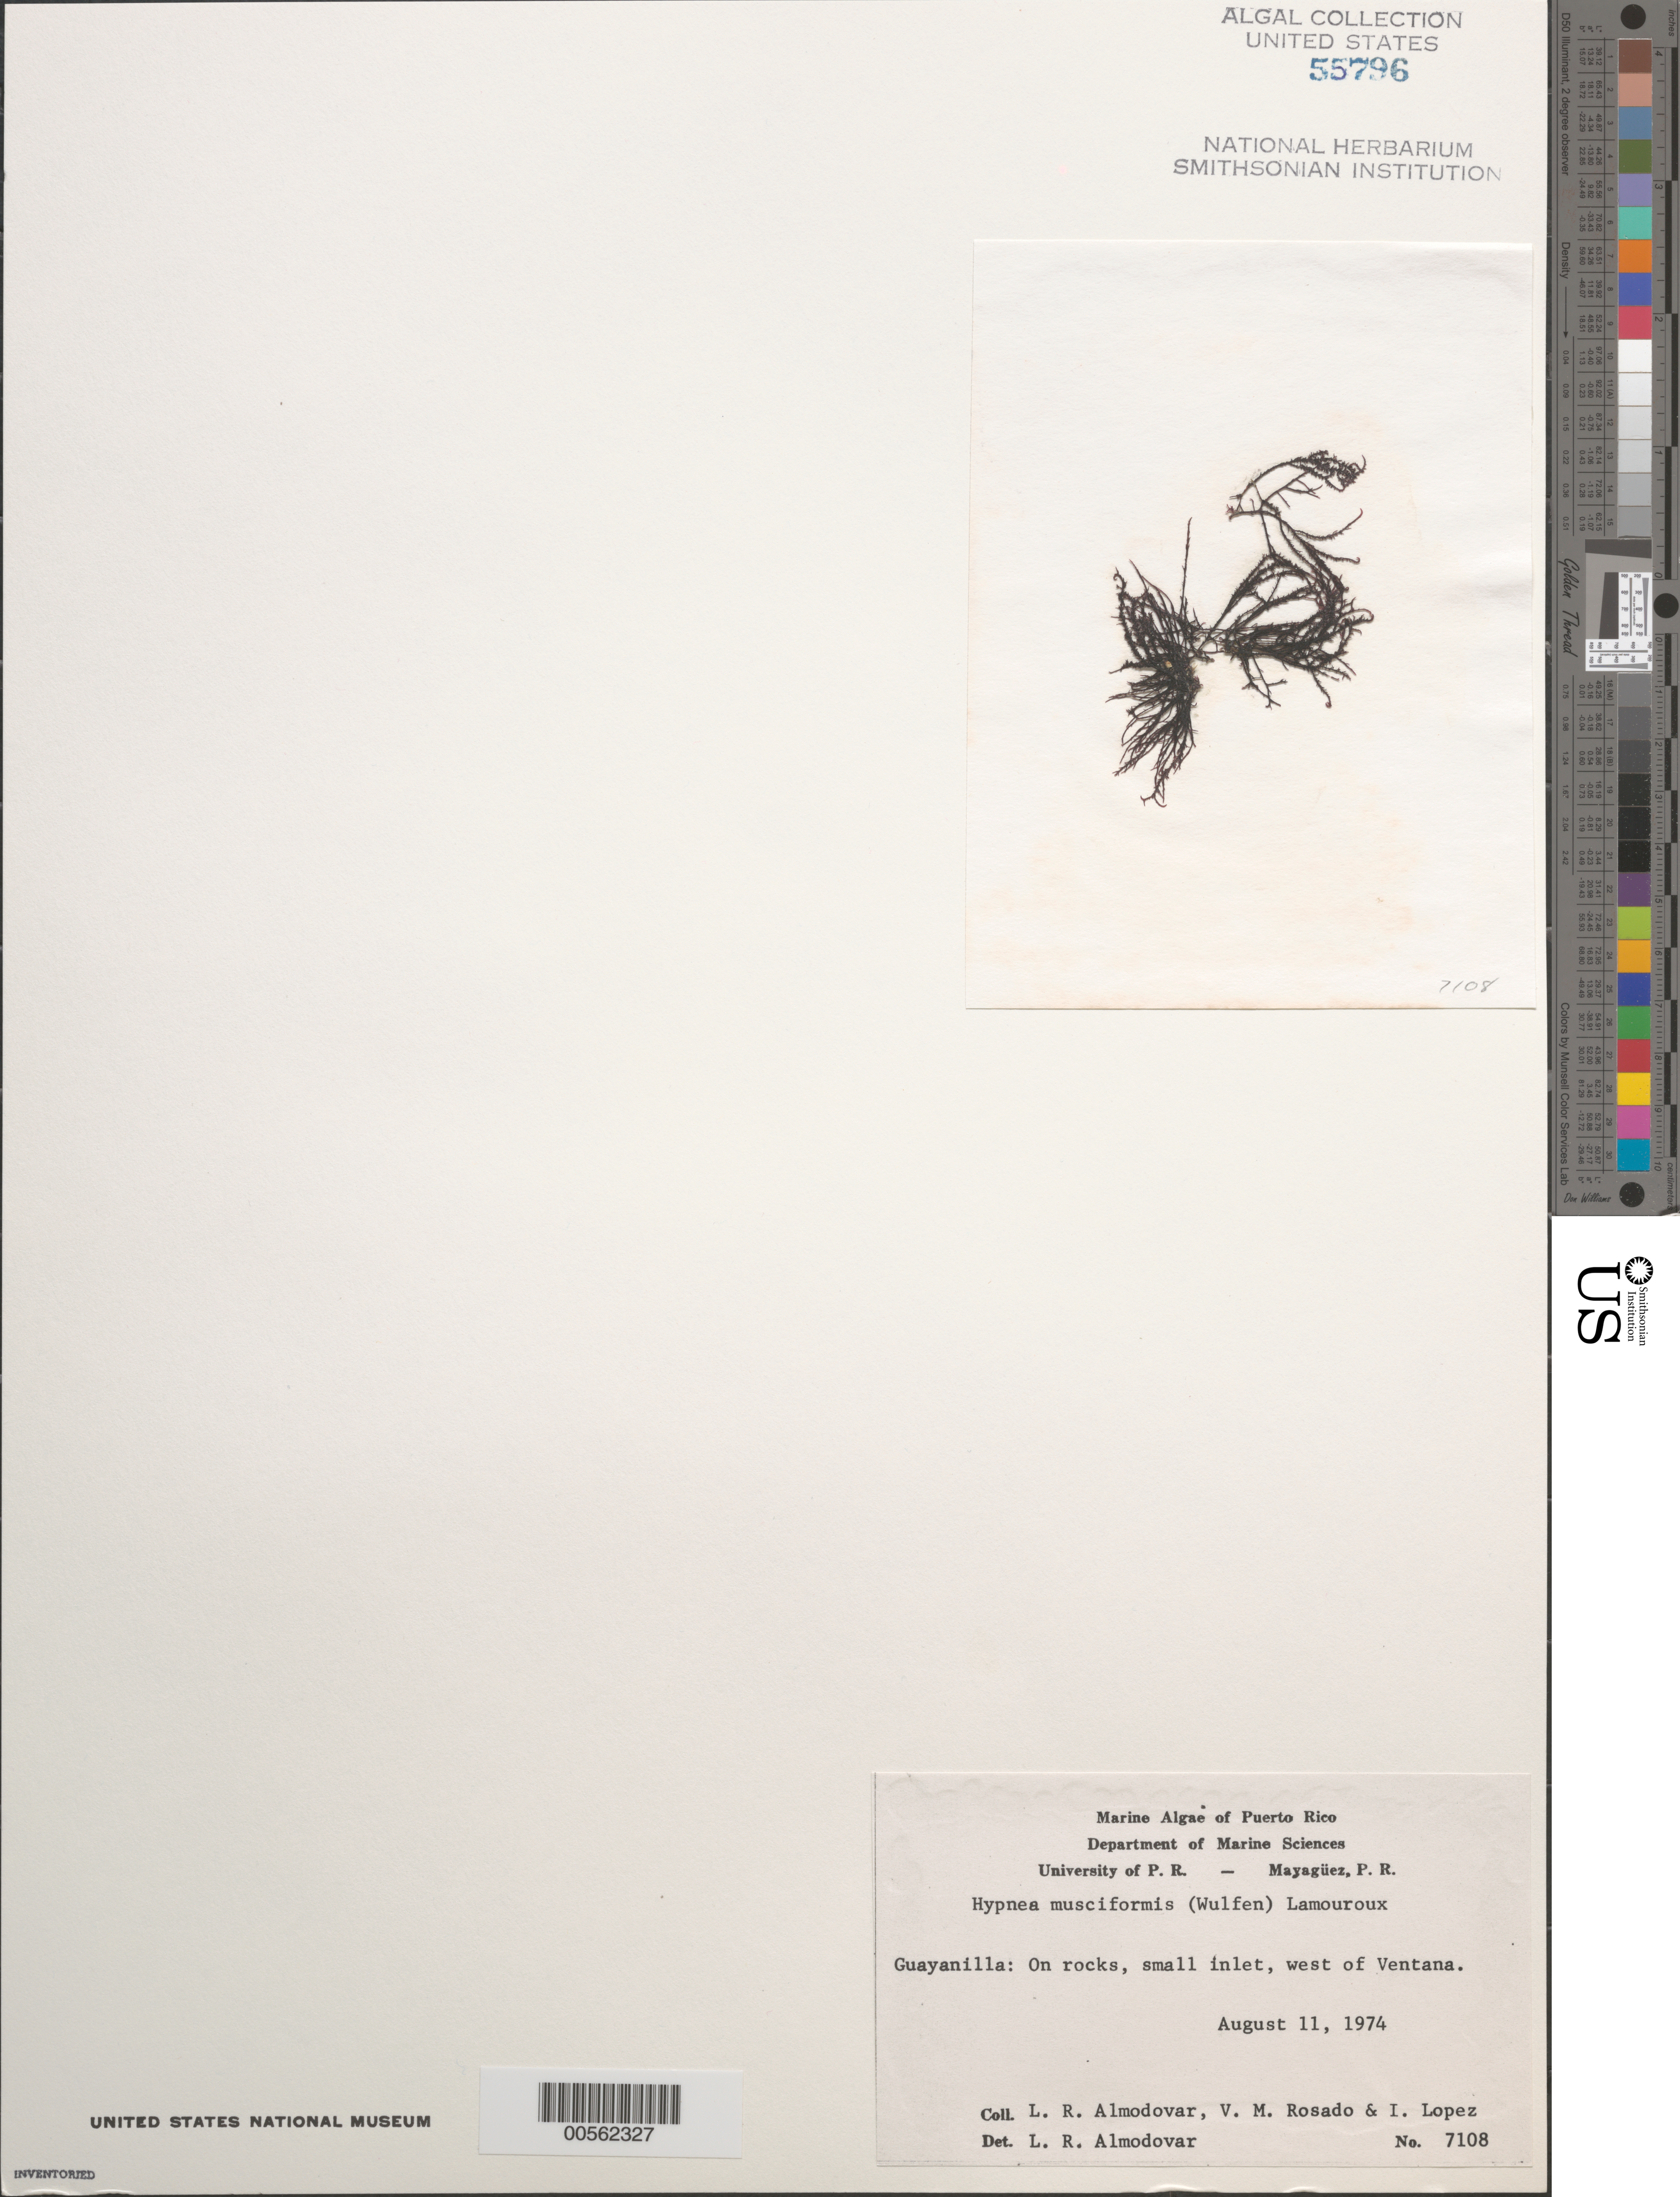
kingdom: Plantae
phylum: Rhodophyta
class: Florideophyceae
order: Gigartinales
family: Cystocloniaceae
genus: Hypnea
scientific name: Hypnea musciformis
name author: (Wulfen) J.V.Lamouroux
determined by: Almodovar, L. R.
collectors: L. Almodovar, V. Rosado & I. Lopéz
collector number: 7108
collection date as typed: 11 Aug 1974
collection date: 1974-08-11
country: Puerto Rico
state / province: Guayanilla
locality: West of ventura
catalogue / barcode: US 55796